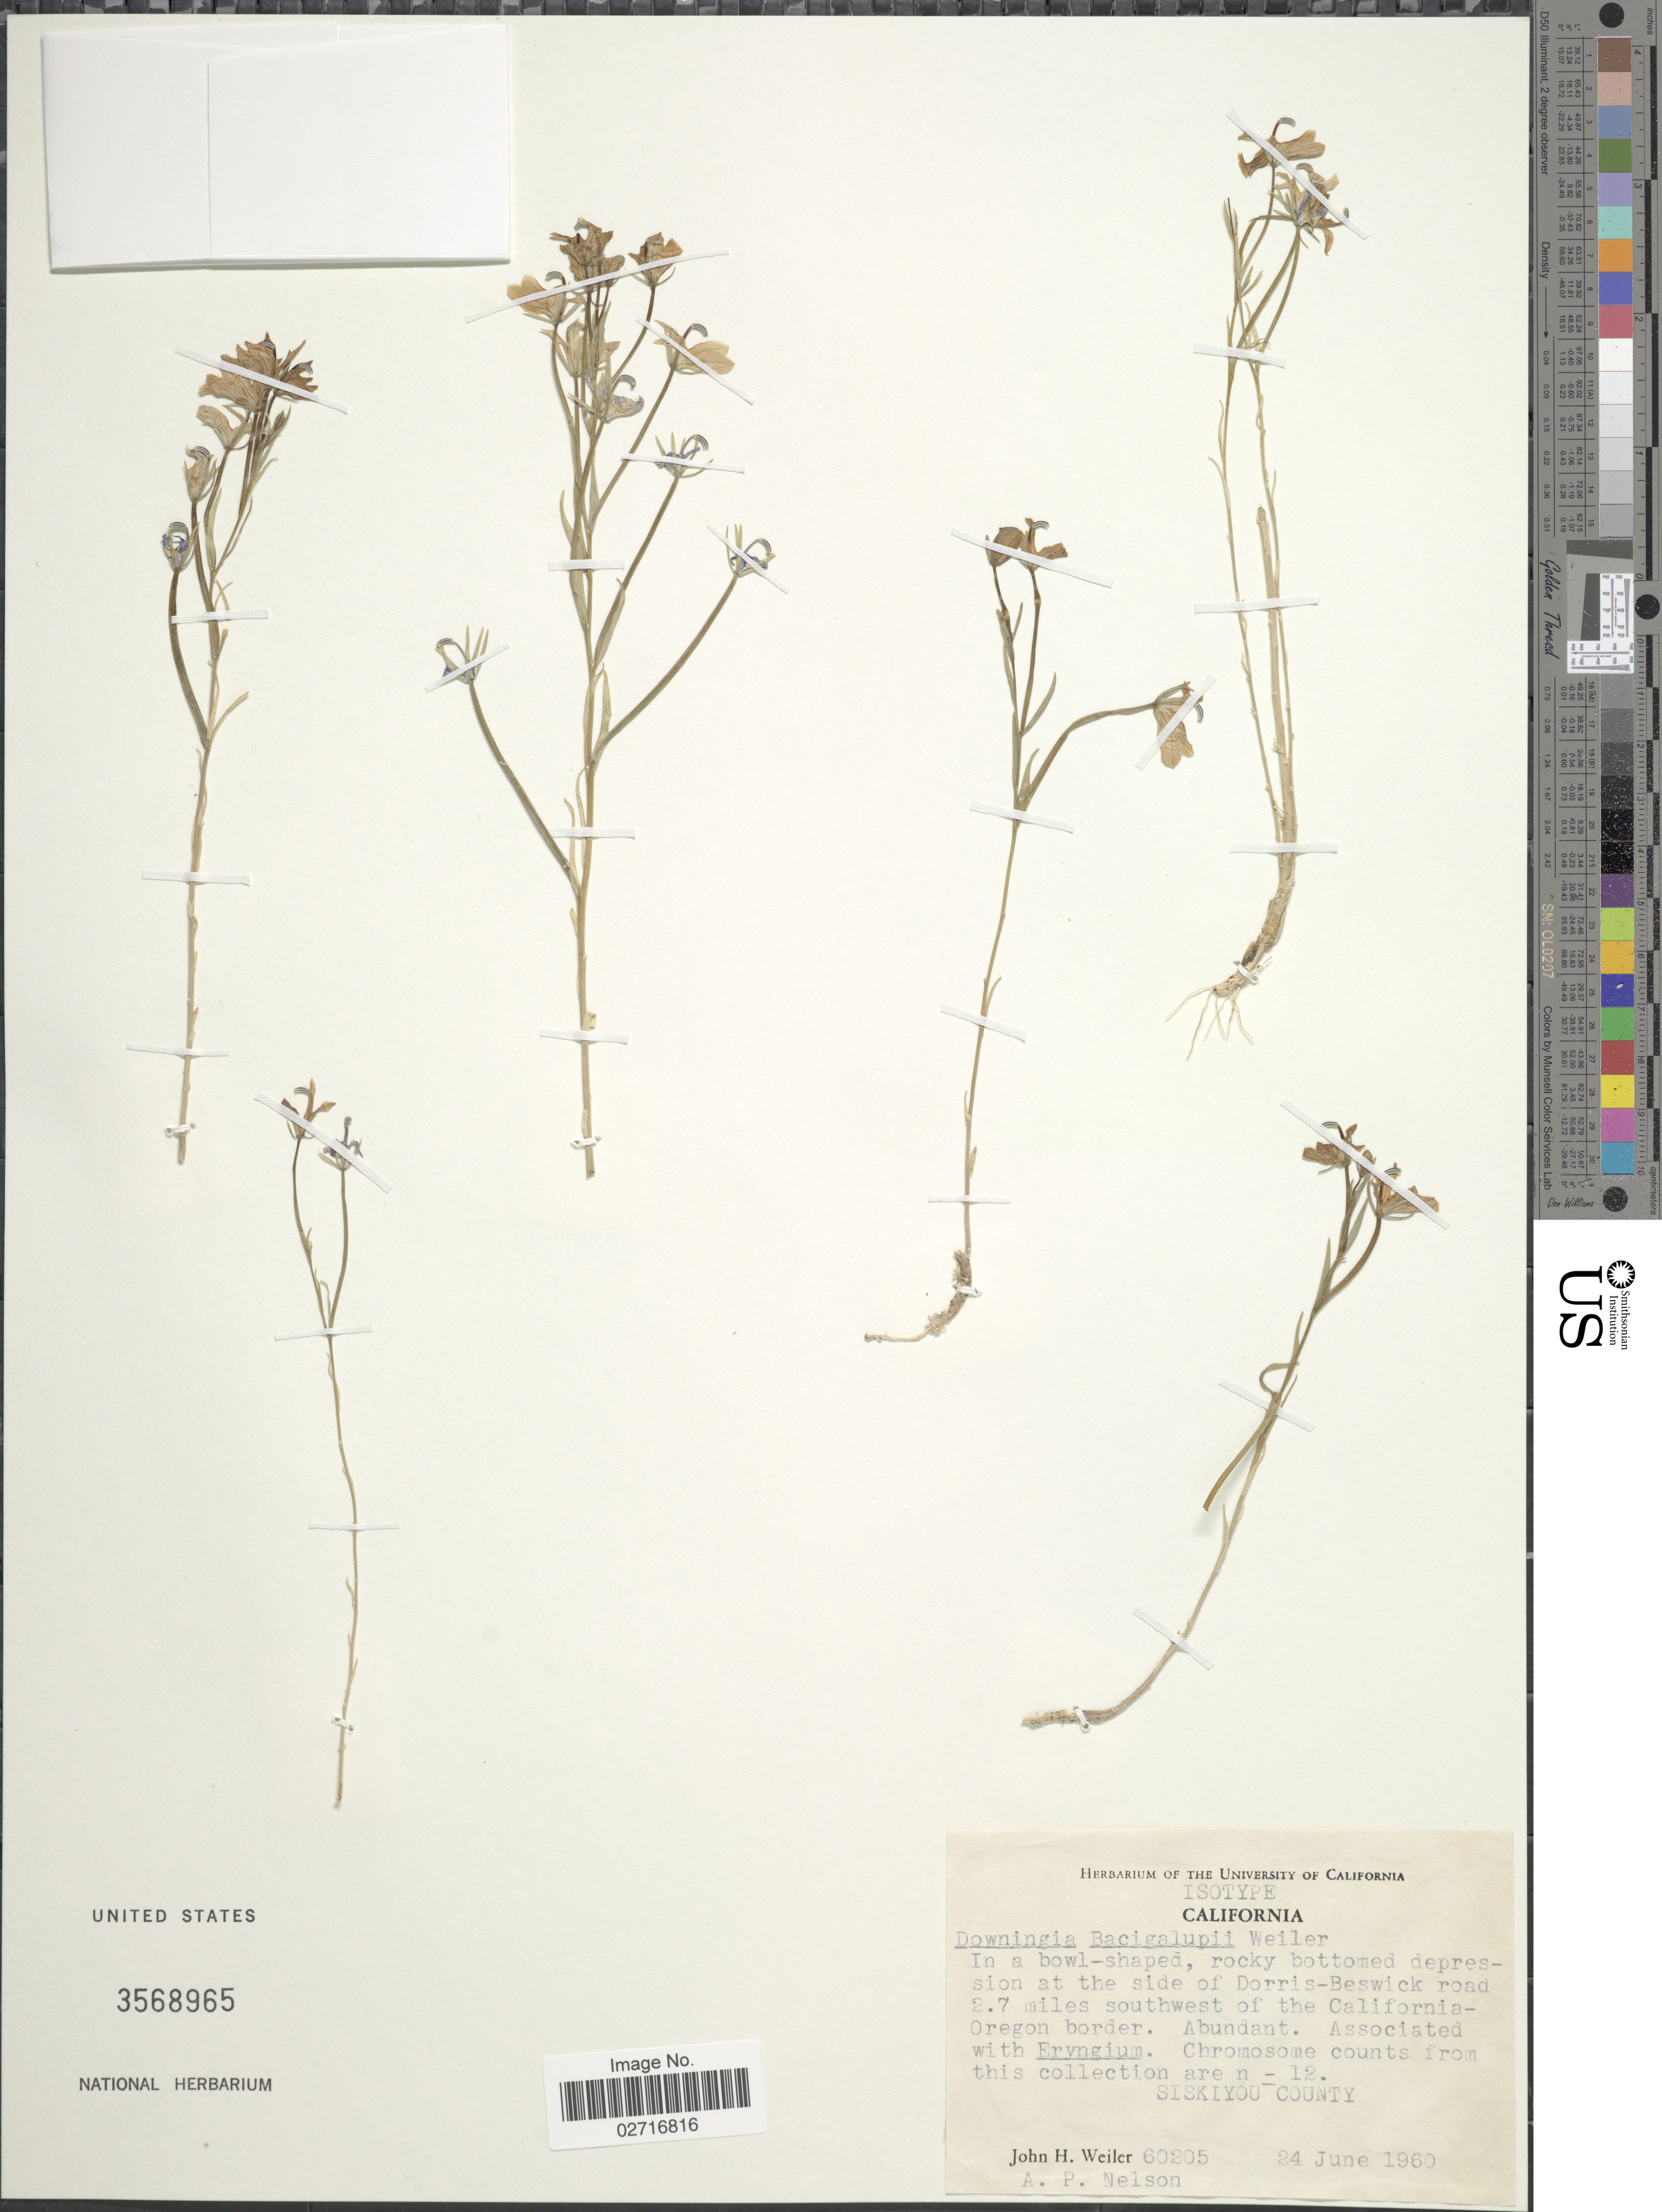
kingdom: Plantae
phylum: Tracheophyta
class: Magnoliopsida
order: Asterales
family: Campanulaceae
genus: Downingia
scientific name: Downingia bacigalupii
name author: Weiler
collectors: J. H. Weiler & A. Nelson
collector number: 60205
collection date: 1960-06-24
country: United States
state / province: California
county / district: Siskiyou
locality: In a bowl-shaped, rocky bottomed depression at the side of Dorris-Beswick road 2.7 miles southwest of the California-Oregon border, Siskiyou County.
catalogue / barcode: US 3568965